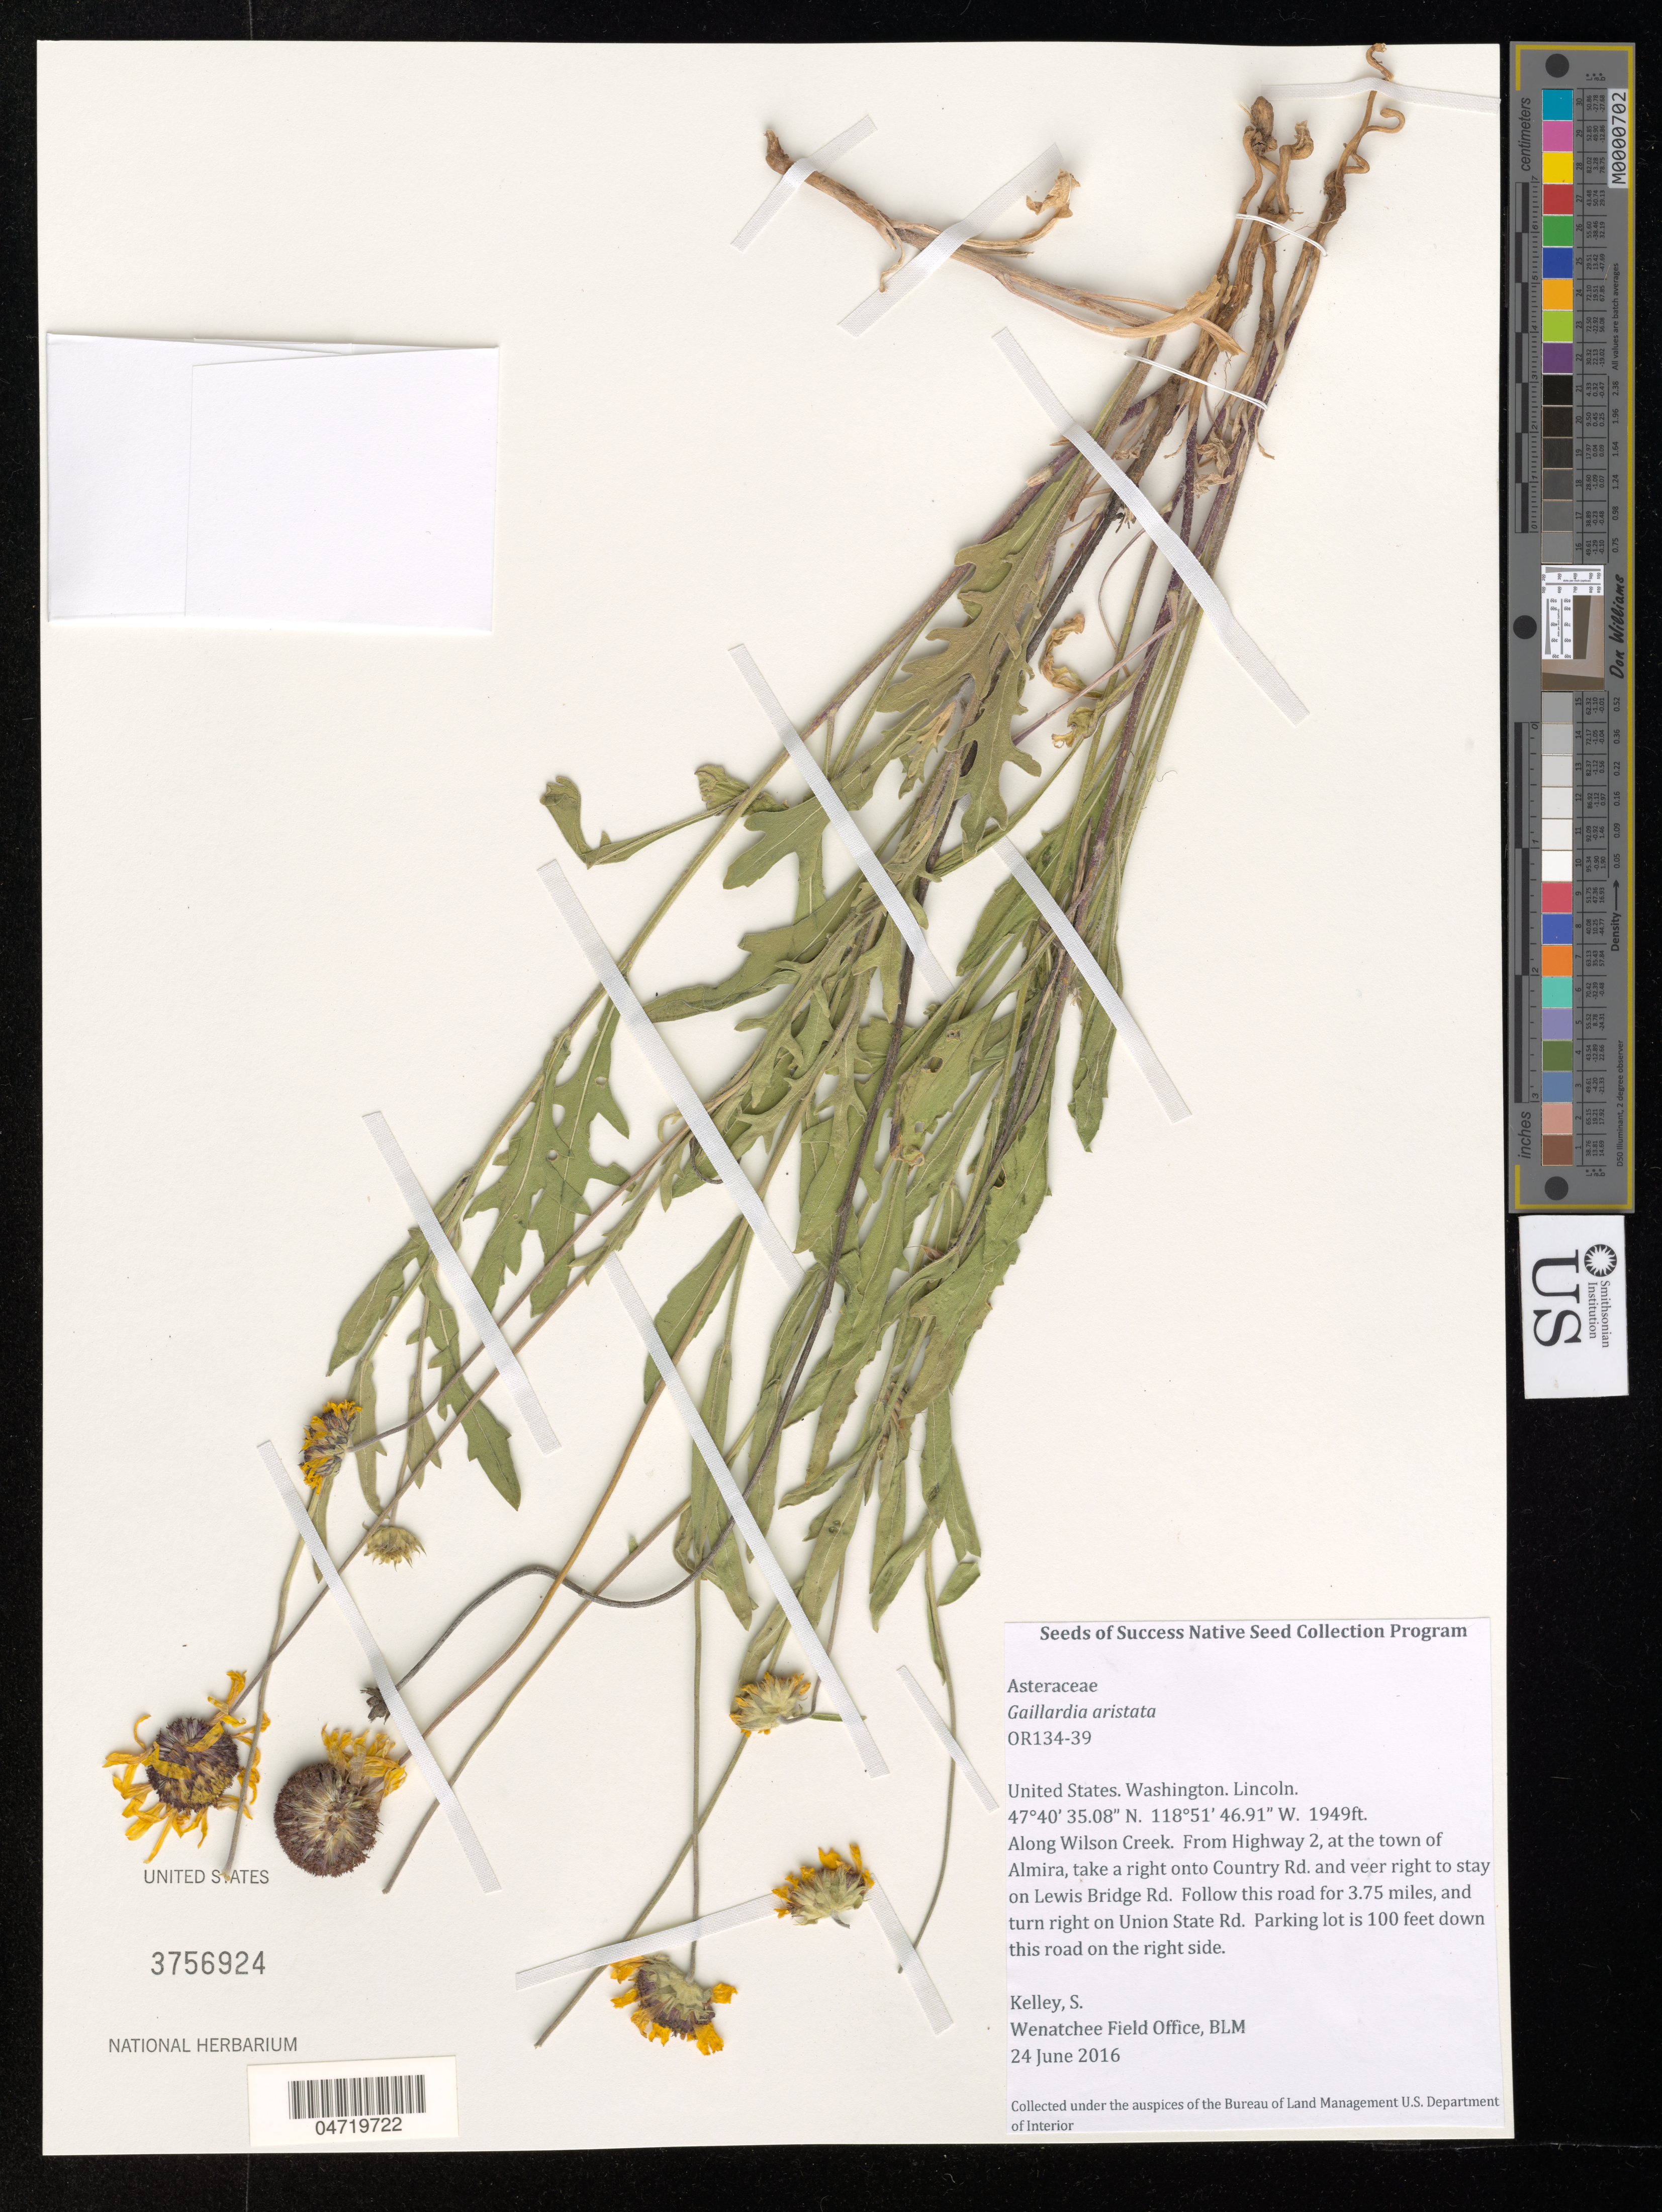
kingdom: Plantae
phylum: Tracheophyta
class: Magnoliopsida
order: Asterales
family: Asteraceae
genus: Gaillardia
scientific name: Gaillardia aristata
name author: Pursh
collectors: S. Kelley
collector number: OR134-39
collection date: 2016-06-24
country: United States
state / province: Washington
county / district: Lincoln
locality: Wilson's Creek, Watchable Wildflower Trail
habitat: Shrub-steppe prairie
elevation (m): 594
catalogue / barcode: US 3756924